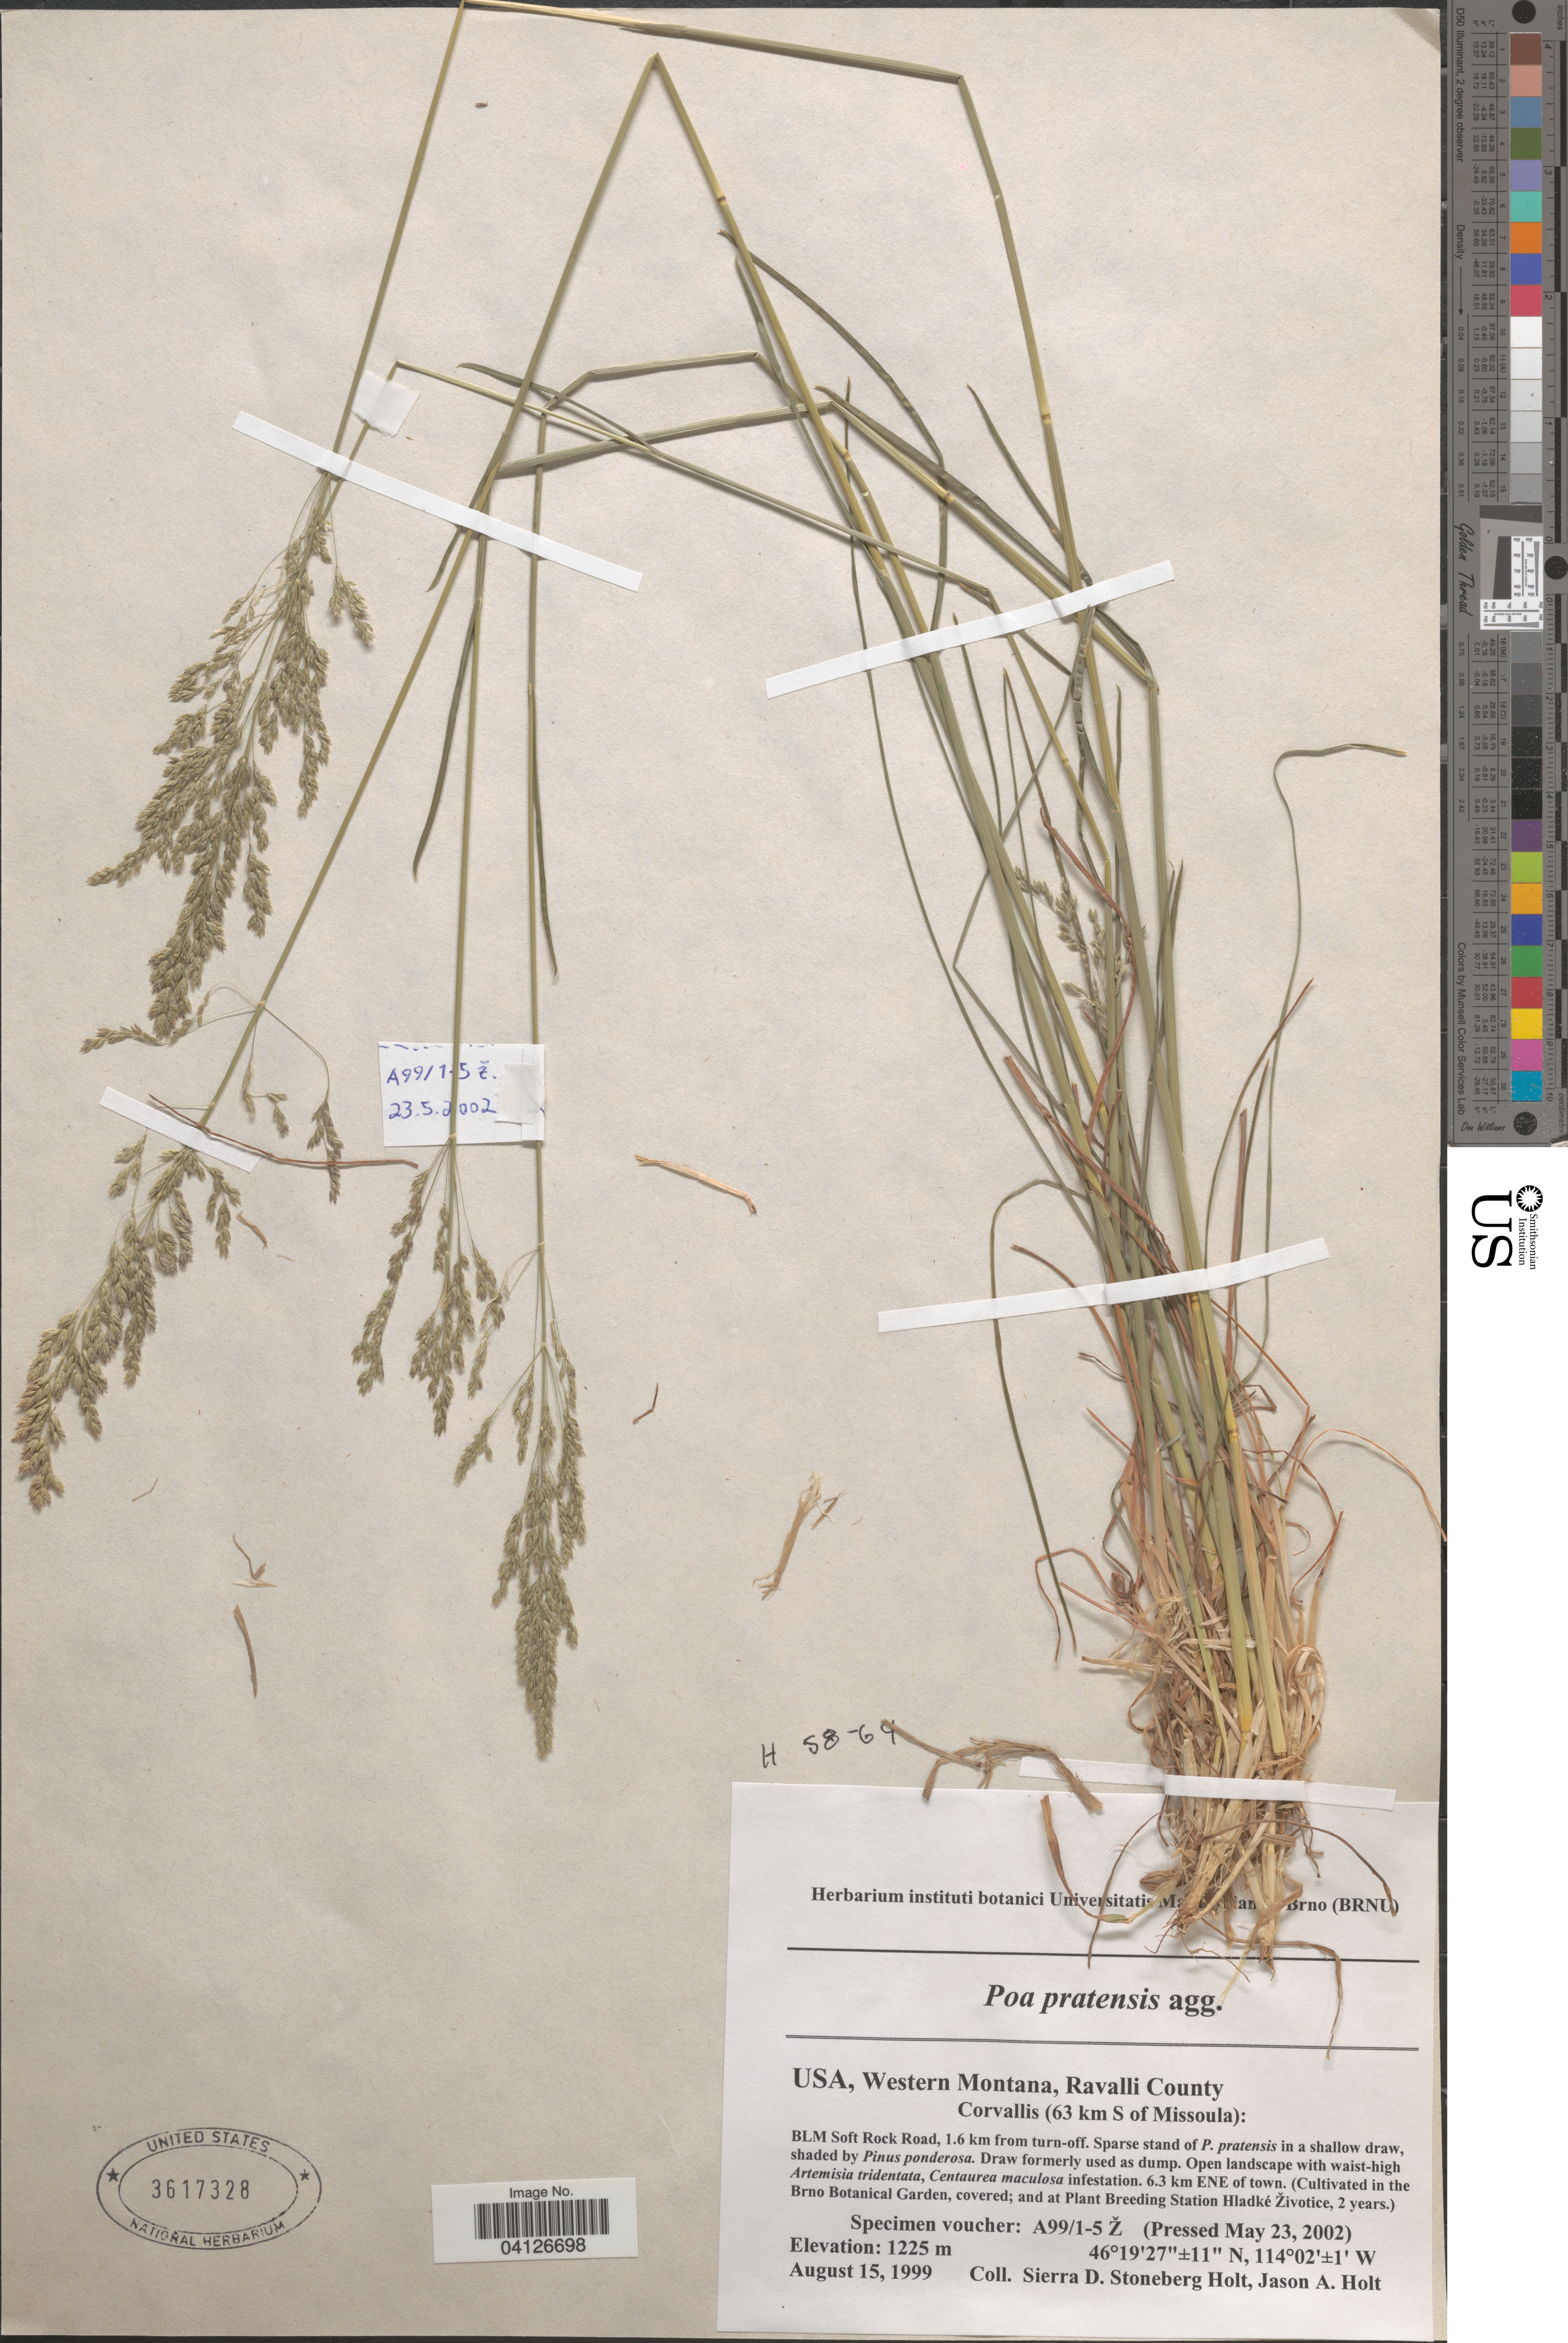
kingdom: Plantae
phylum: Tracheophyta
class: Liliopsida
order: Poales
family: Poaceae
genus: Poa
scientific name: Poa pratensis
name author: L.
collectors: Ex herb. instituti botanici Universitatis Masarykianae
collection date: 2002-05-23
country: Czechia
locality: (Cultivated in the Brno Botanical Garden, covered; and at the Plant Breeding Station Hladké Životice, 2 years.).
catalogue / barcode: US 3617328